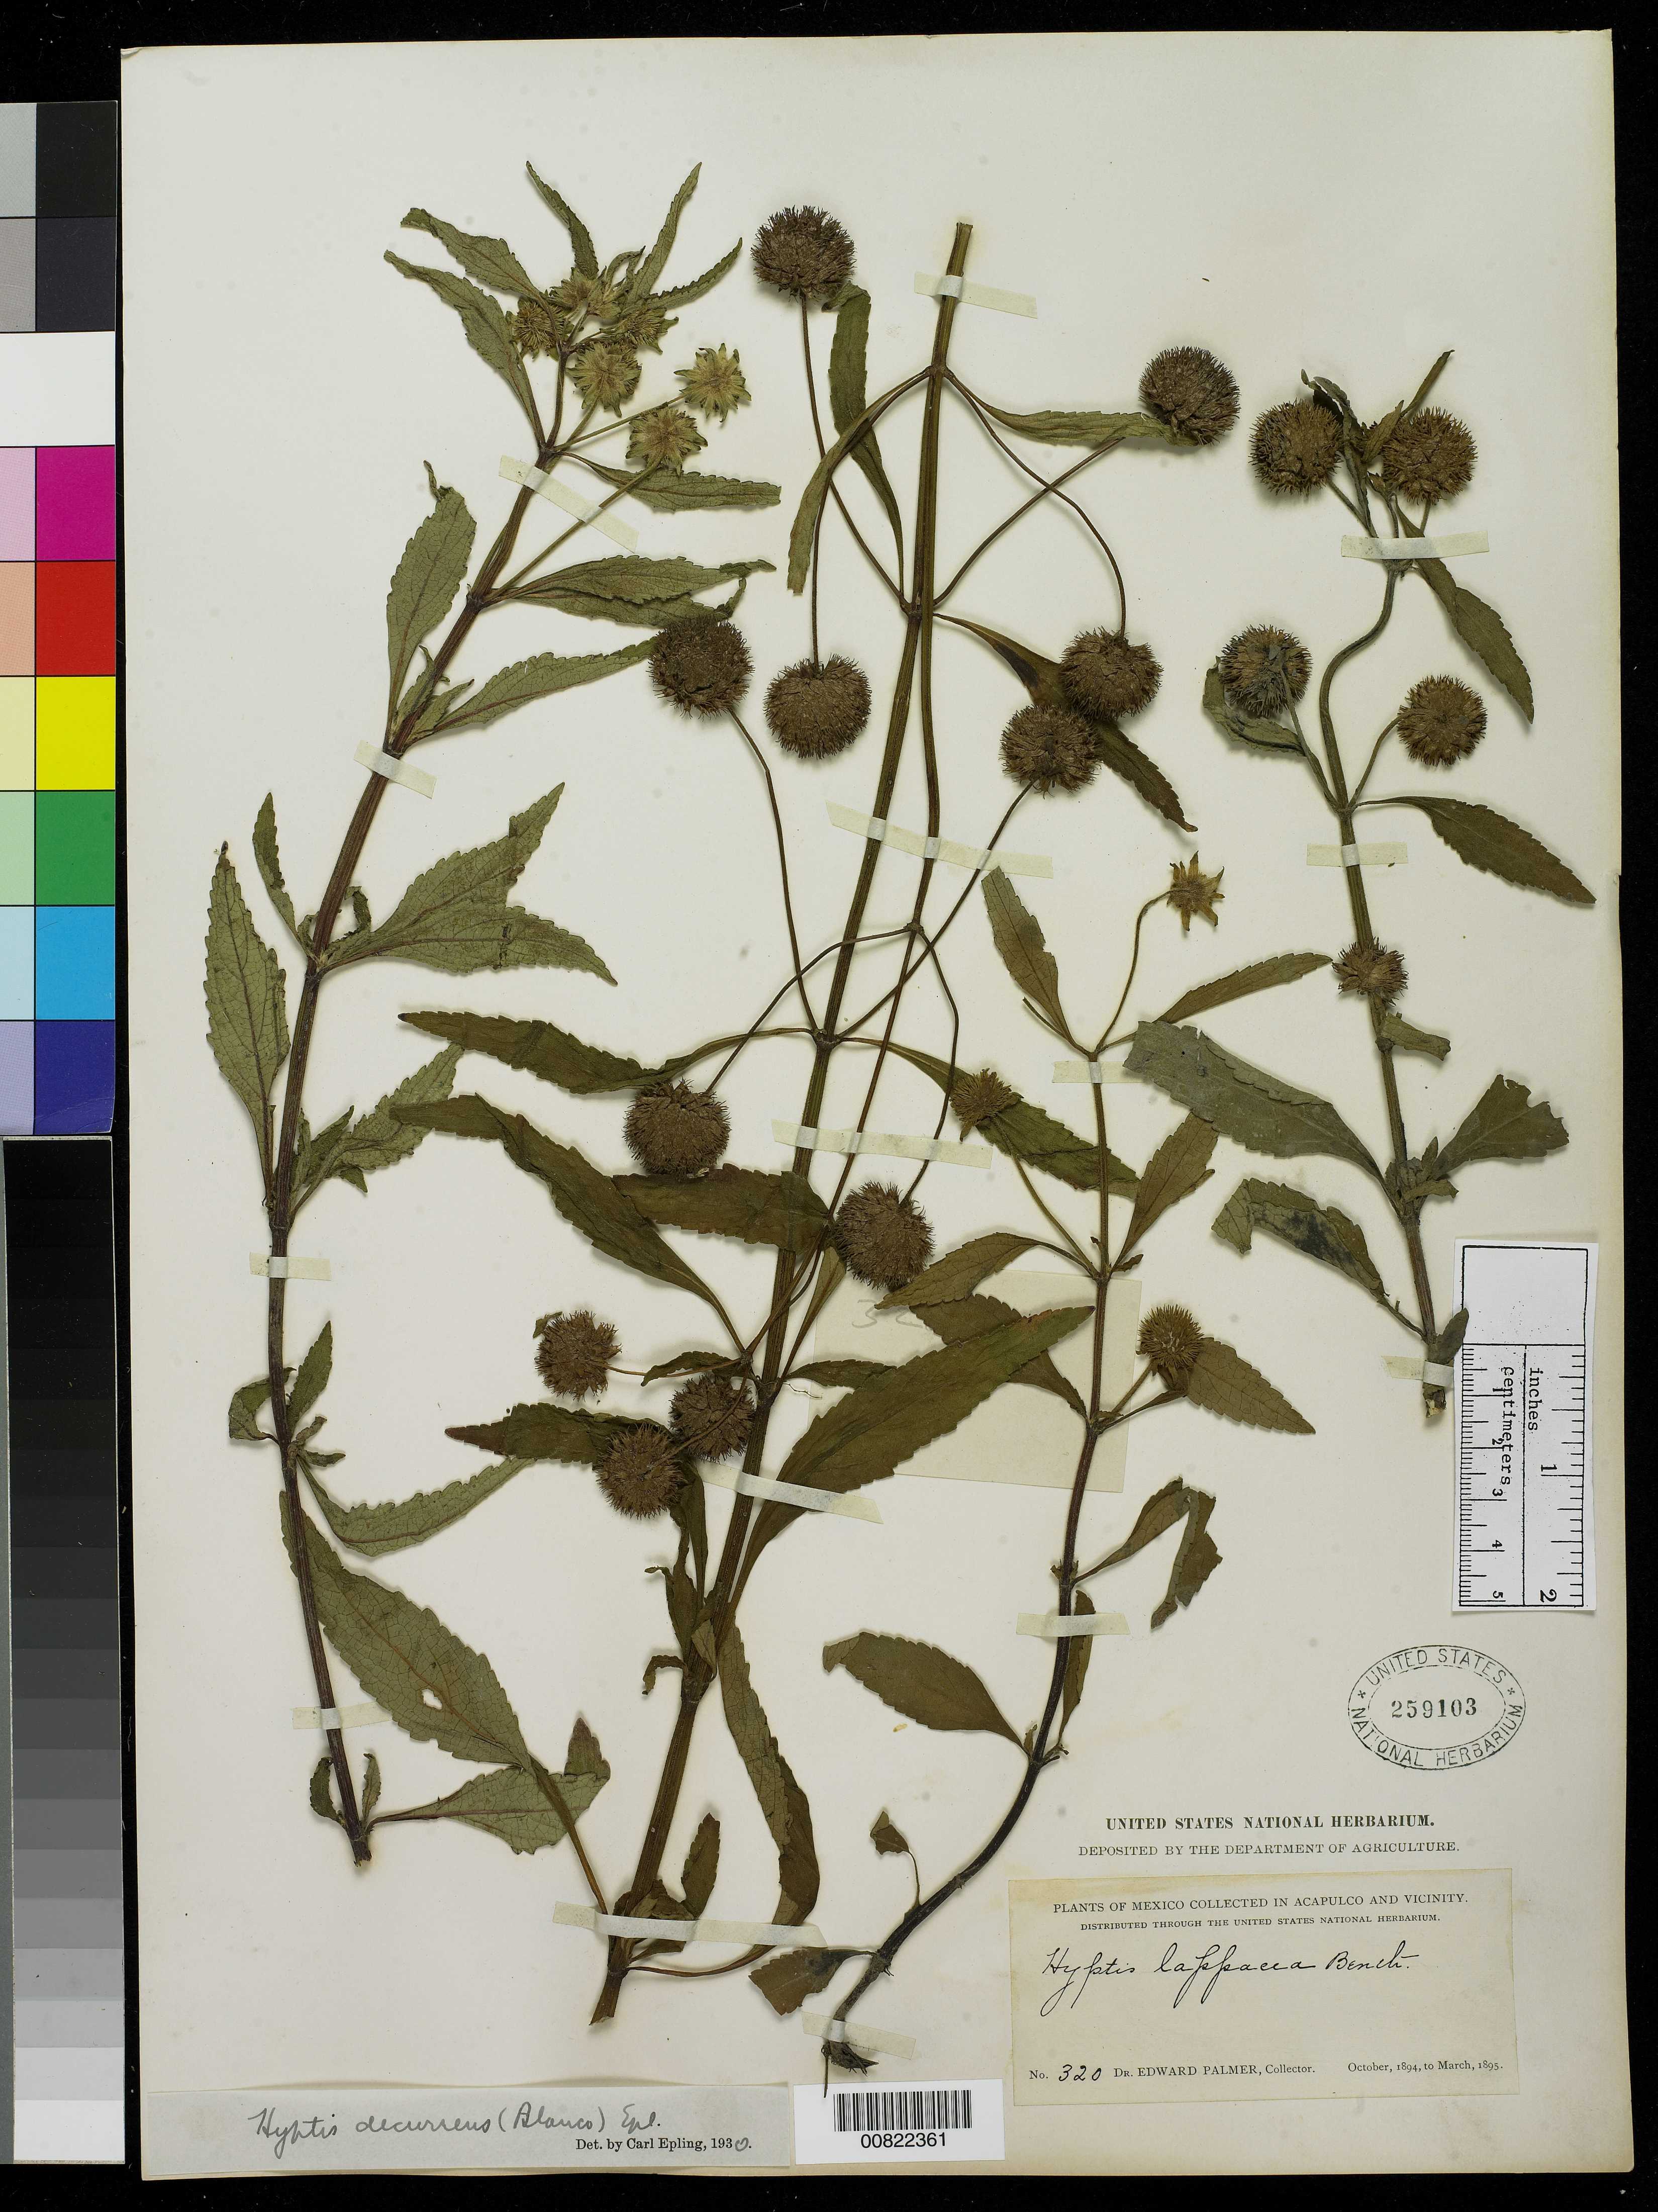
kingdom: Plantae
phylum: Tracheophyta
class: Magnoliopsida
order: Lamiales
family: Lamiaceae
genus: Hyptis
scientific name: Hyptis decurrens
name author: (Blanco) Epling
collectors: E. Palmer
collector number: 320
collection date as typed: Oct 1894 to -- Mar 1895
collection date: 1894-10/1895-03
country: Mexico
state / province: Guerrero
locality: Acapulco, Guerrero and vicinity.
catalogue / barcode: US 259103